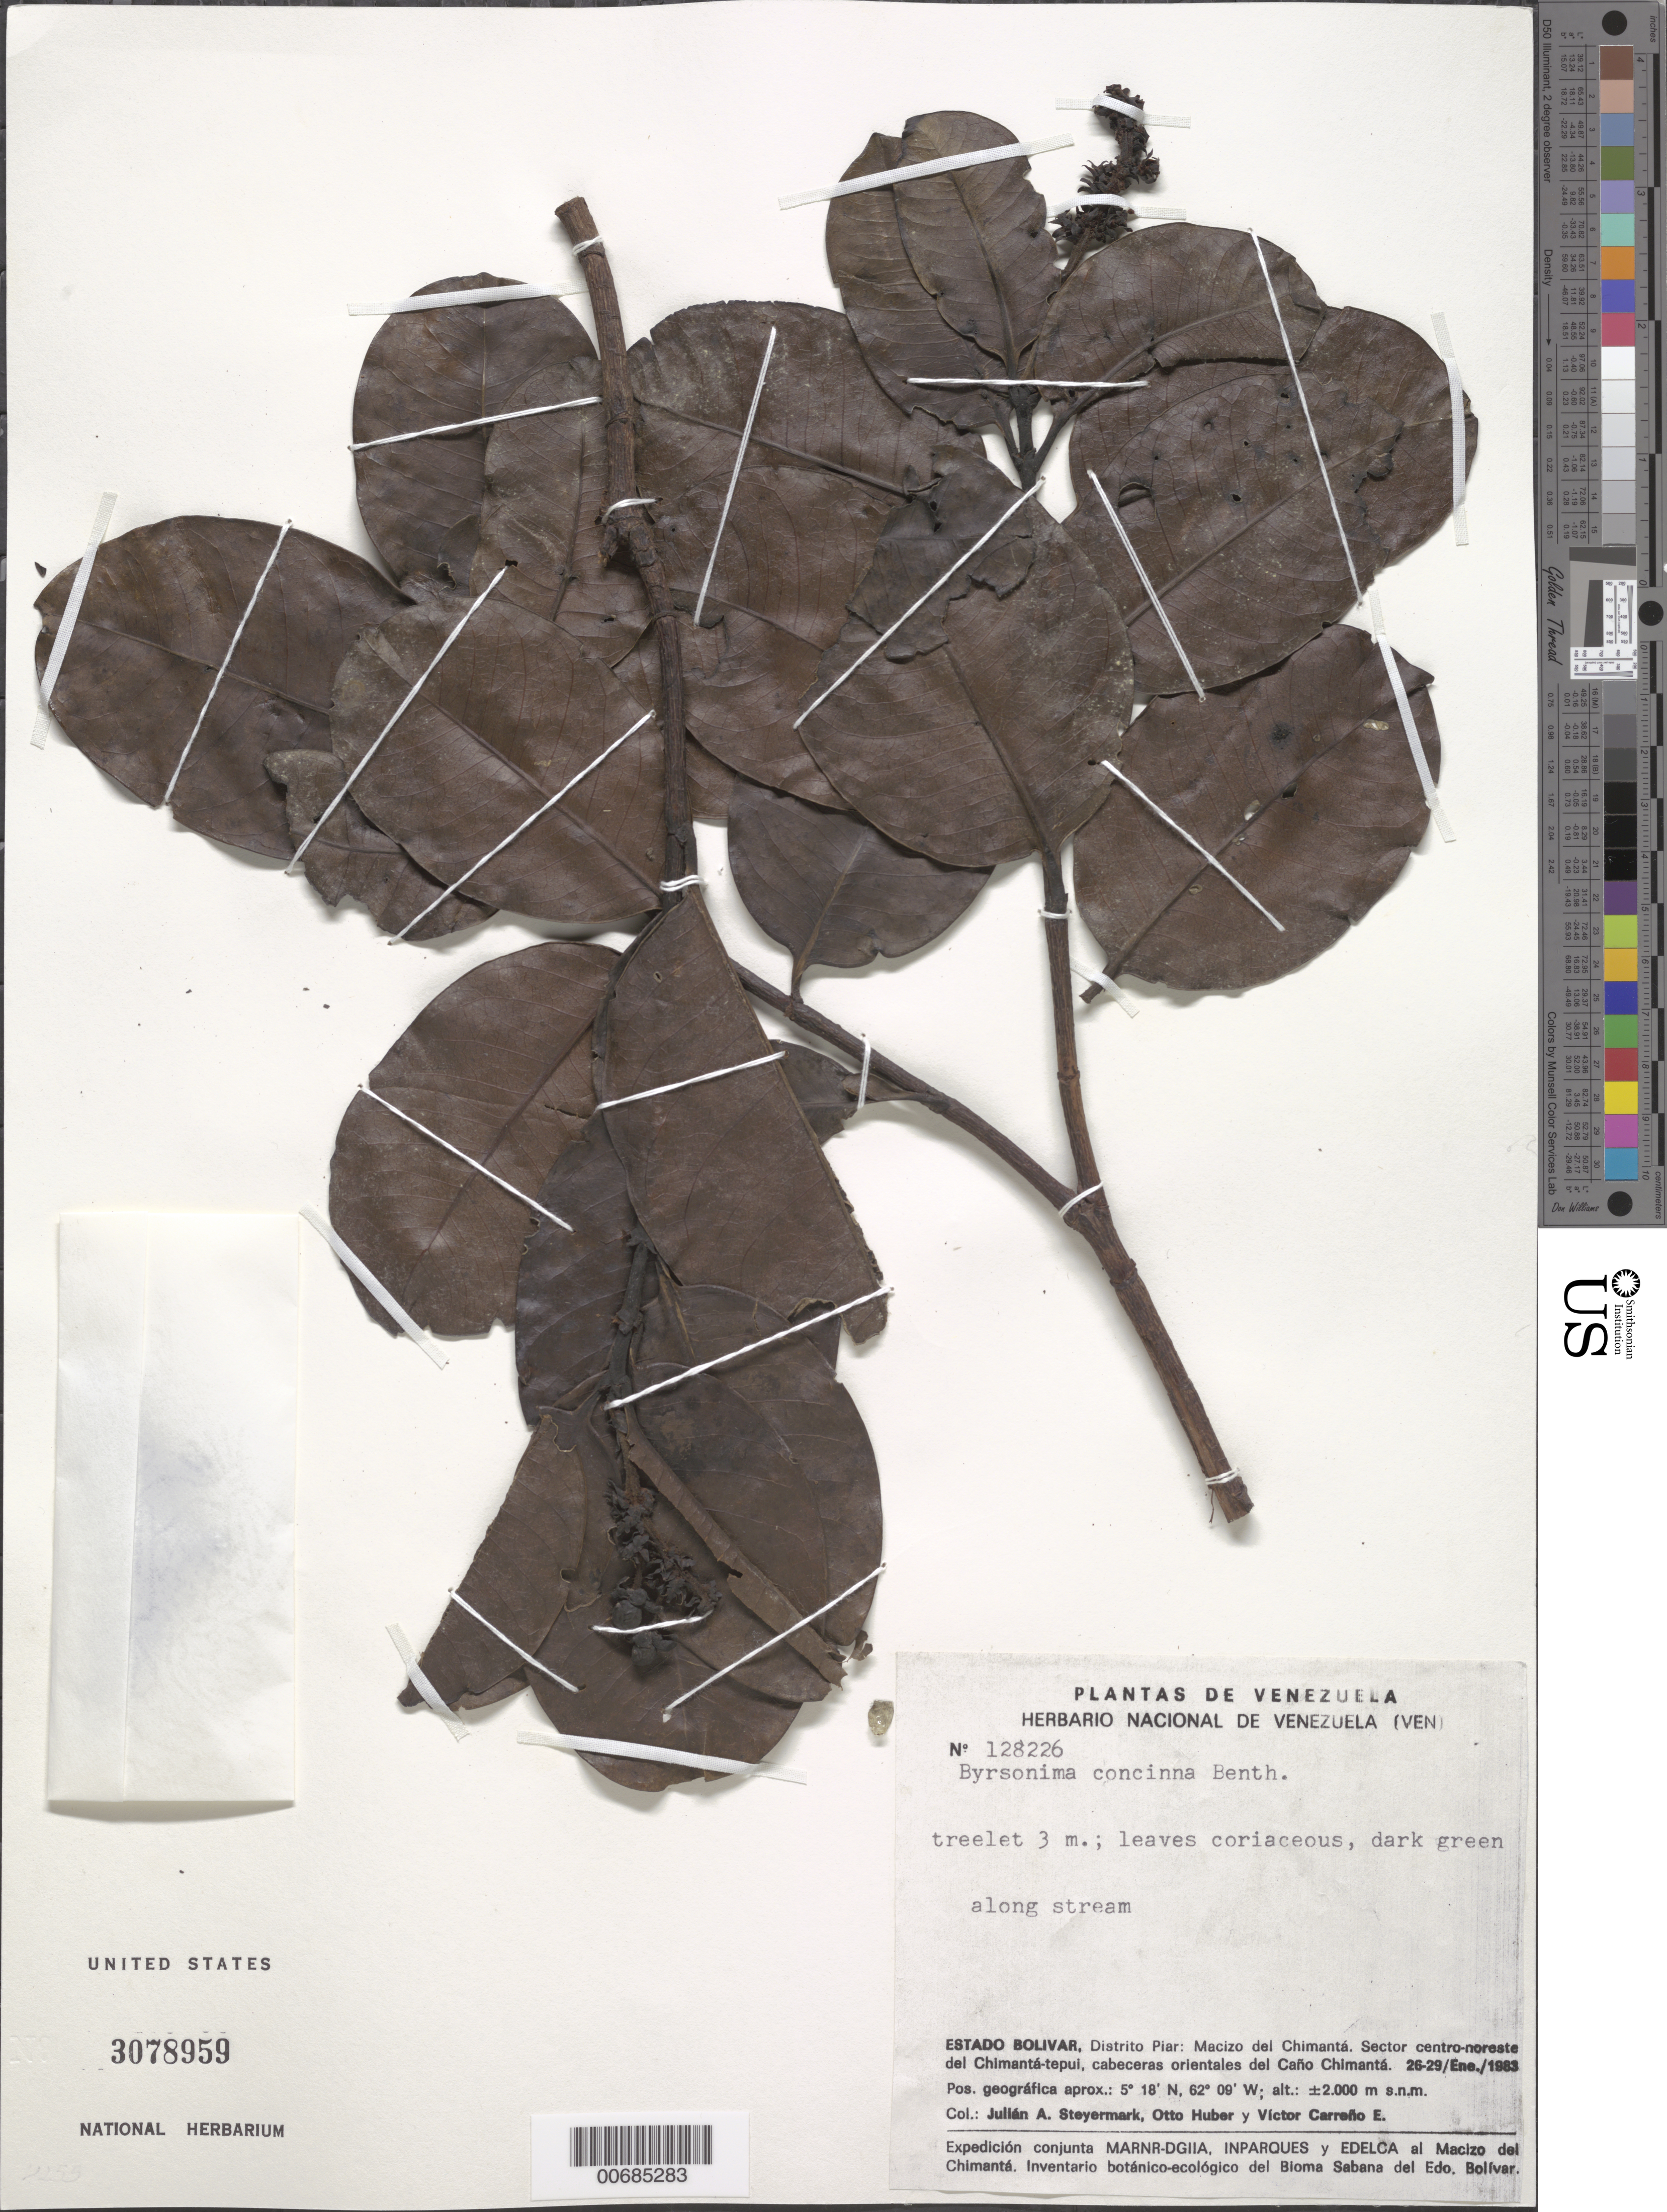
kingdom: Plantae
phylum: Tracheophyta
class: Magnoliopsida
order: Malpighiales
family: Malpighiaceae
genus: Byrsonima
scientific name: Byrsonima concinna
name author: Benth.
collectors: J. Steyermark, O. Huber & V. Carreño E.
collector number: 128226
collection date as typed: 26-Jan-83 to 29-Jan-83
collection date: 1983-01-26/1983-01-29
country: Venezuela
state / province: Bolívar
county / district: Piar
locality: Macizo del Chimantá, sector centro-noreste del Chimantá-tepuí, cabeceras orientales del Caño Chimantá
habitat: Along stream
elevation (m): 2000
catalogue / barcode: US 3078959